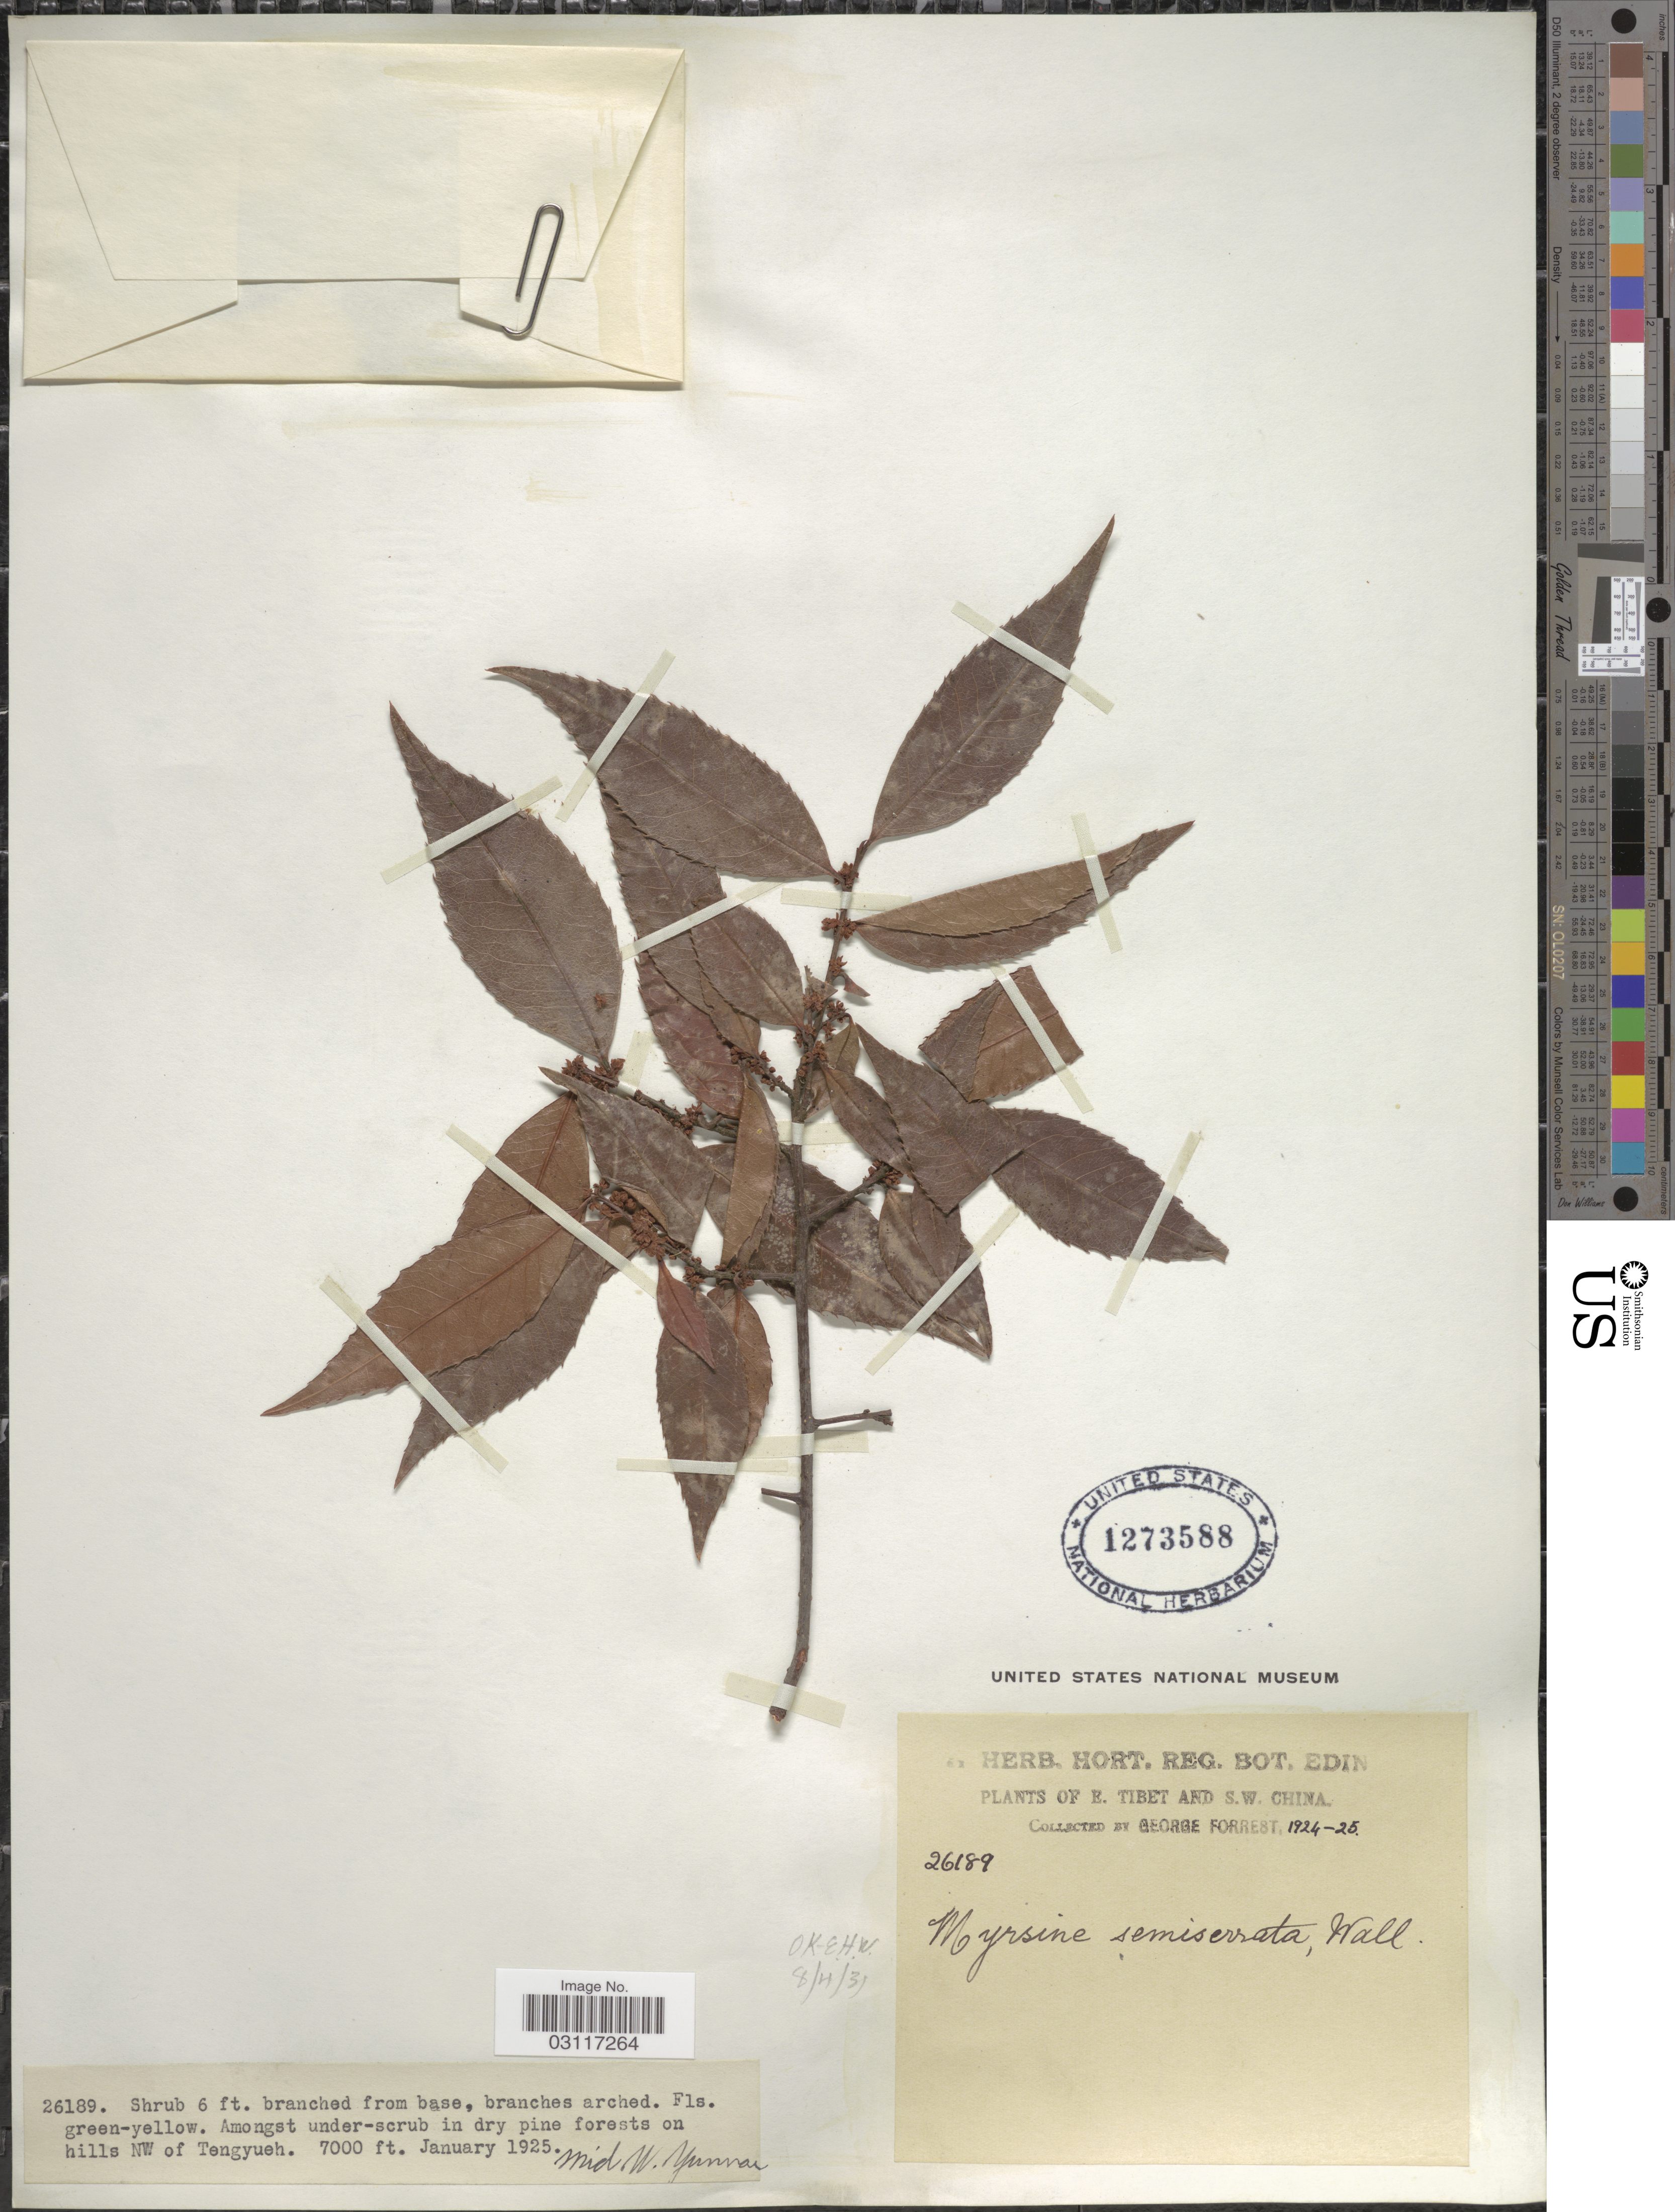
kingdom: Plantae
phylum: Tracheophyta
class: Magnoliopsida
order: Ericales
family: Primulaceae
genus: Myrsine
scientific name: Myrsine semiserrata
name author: Wall.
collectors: G. Forrest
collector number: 26189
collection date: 1925-01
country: China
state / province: Yunnan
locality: E. Tibet and S.W. China, on hills NW of Tengyueh. Mid W. Yunnan.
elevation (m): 2134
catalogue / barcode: US 1273588